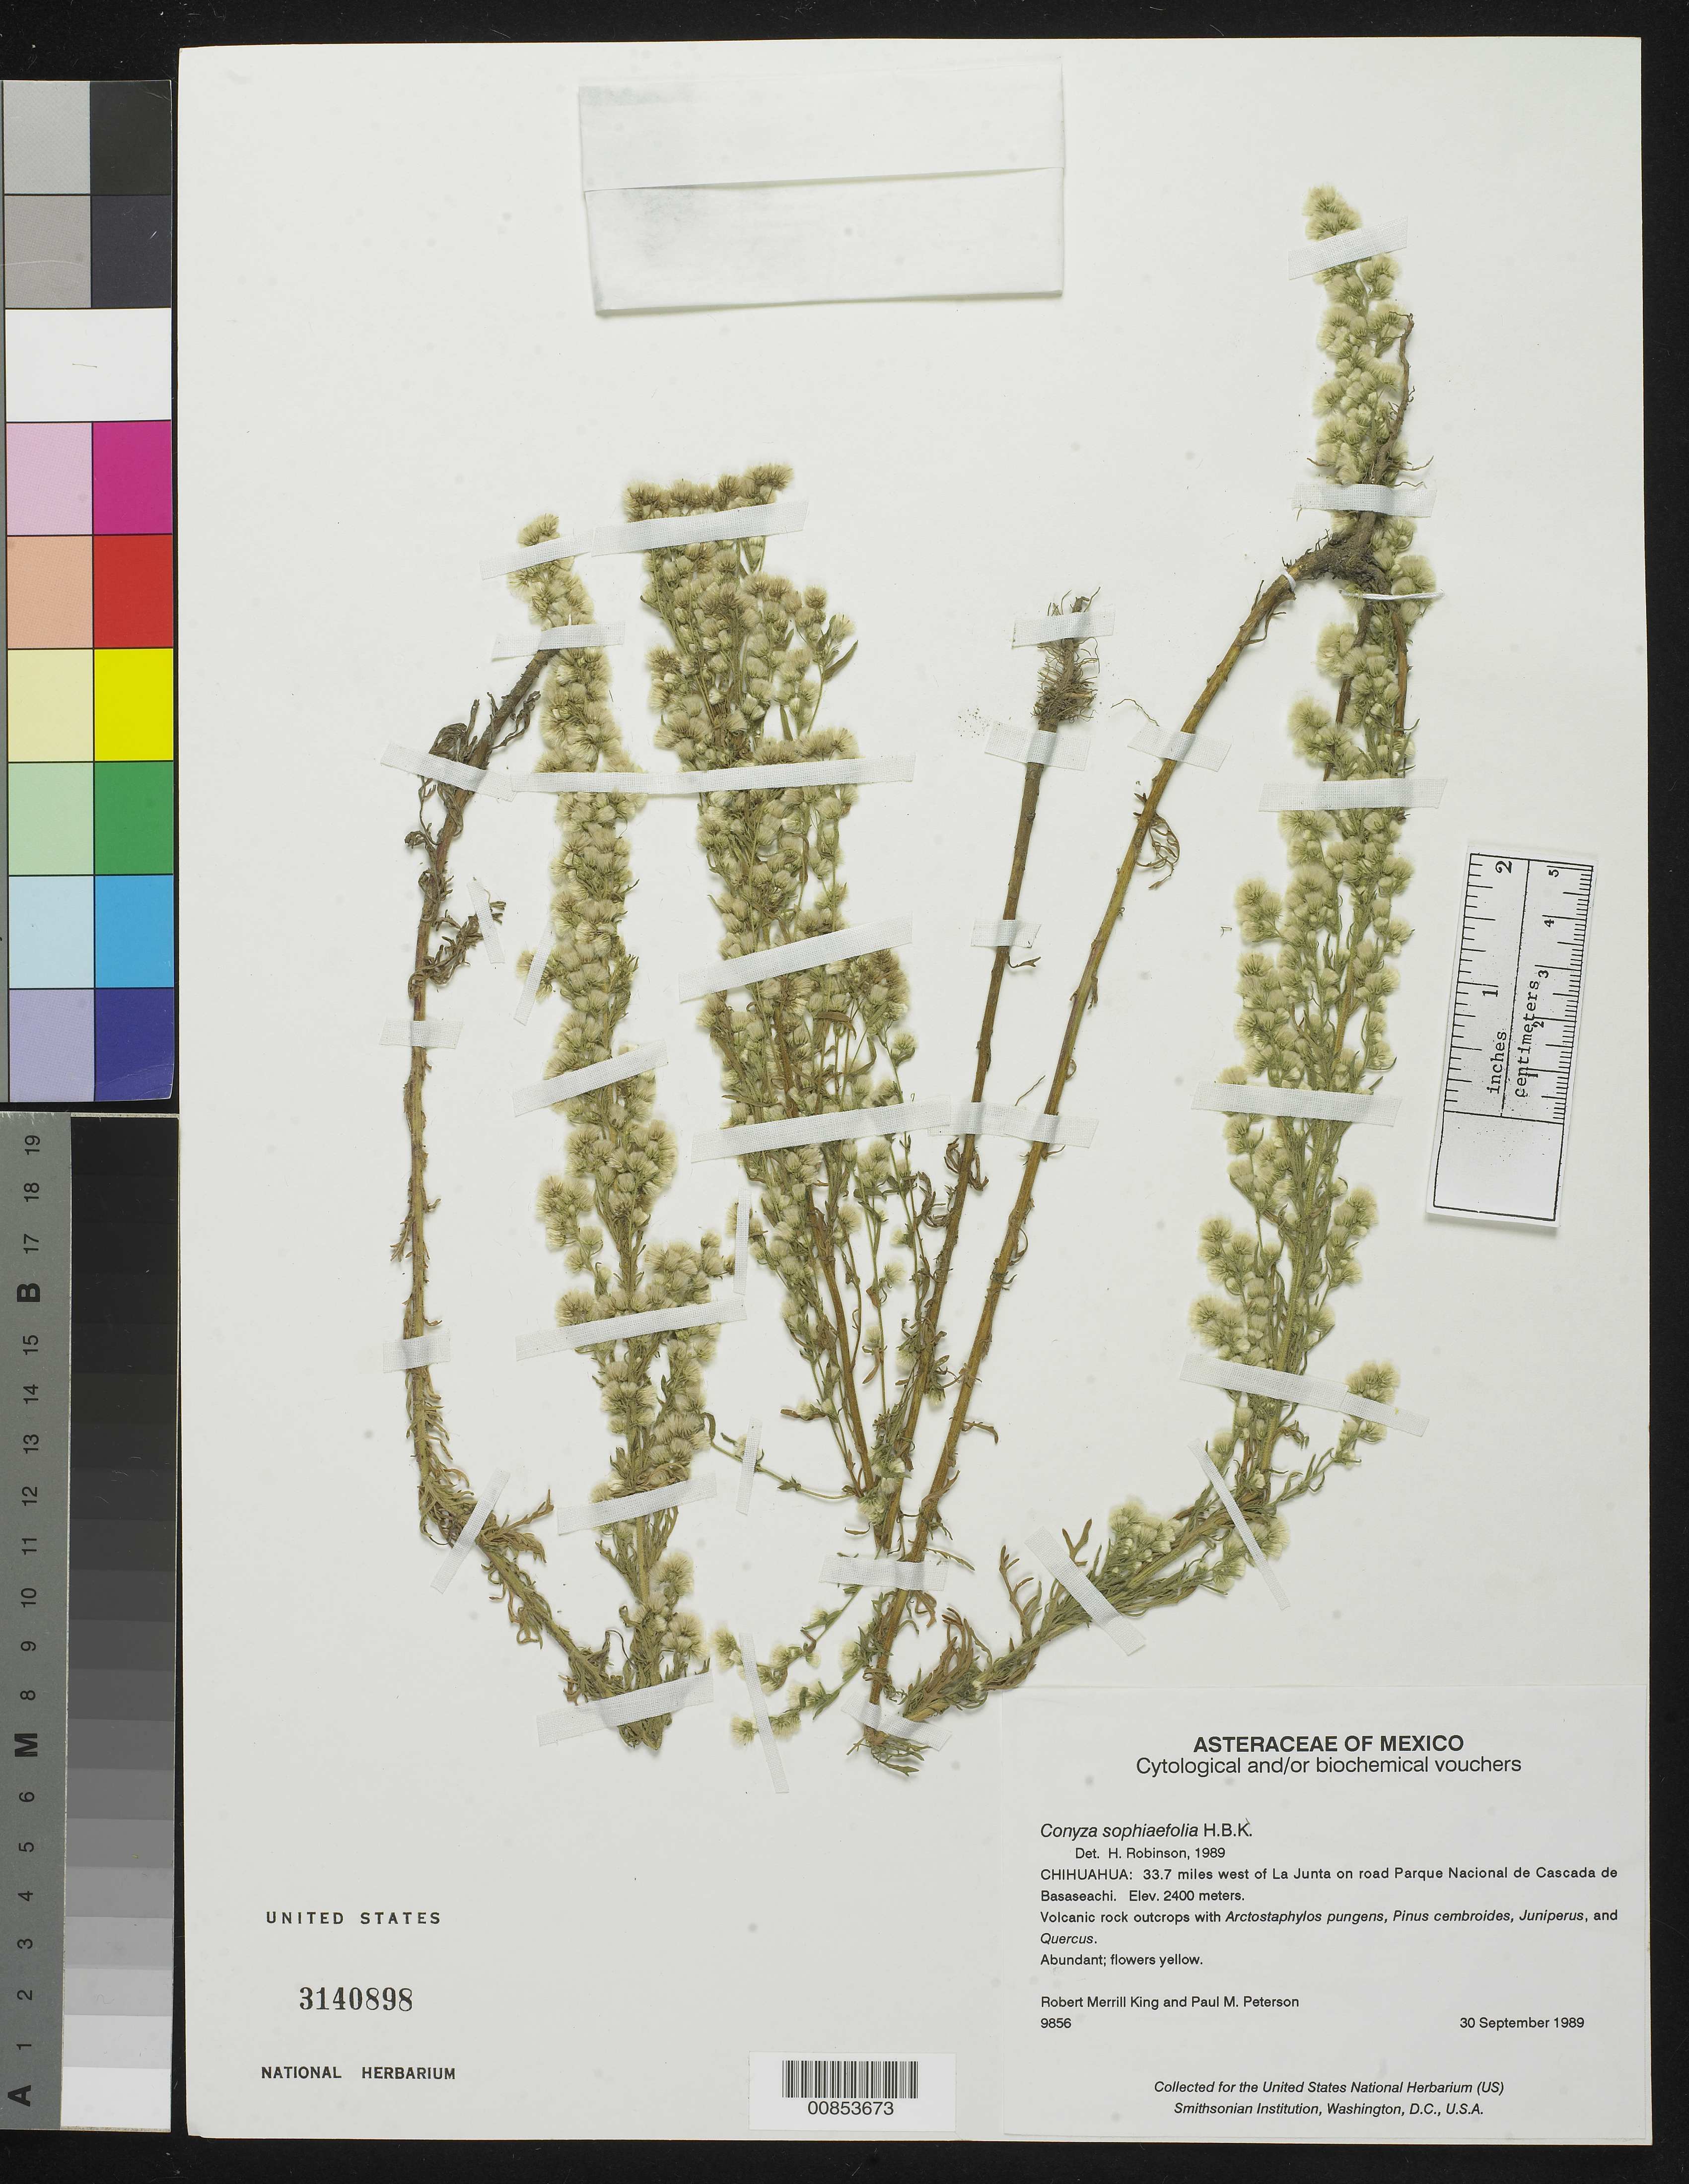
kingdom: Plantae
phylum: Tracheophyta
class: Magnoliopsida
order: Asterales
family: Asteraceae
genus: Conyza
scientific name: Conyza sophiaefolia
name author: Kunth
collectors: R. M. King & P. M. Peterson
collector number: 9856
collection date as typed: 30 Sep 1989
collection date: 1989-09-30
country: Mexico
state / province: Chihuahua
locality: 33.7 miles west of La Junta on road to Parque Nacional Cascada de Basaseachic.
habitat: Volcanic rock outcrops with Arctostaphylos pungens, Pinus cembroides, Juniperus, and Quercus.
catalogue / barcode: US 3140898